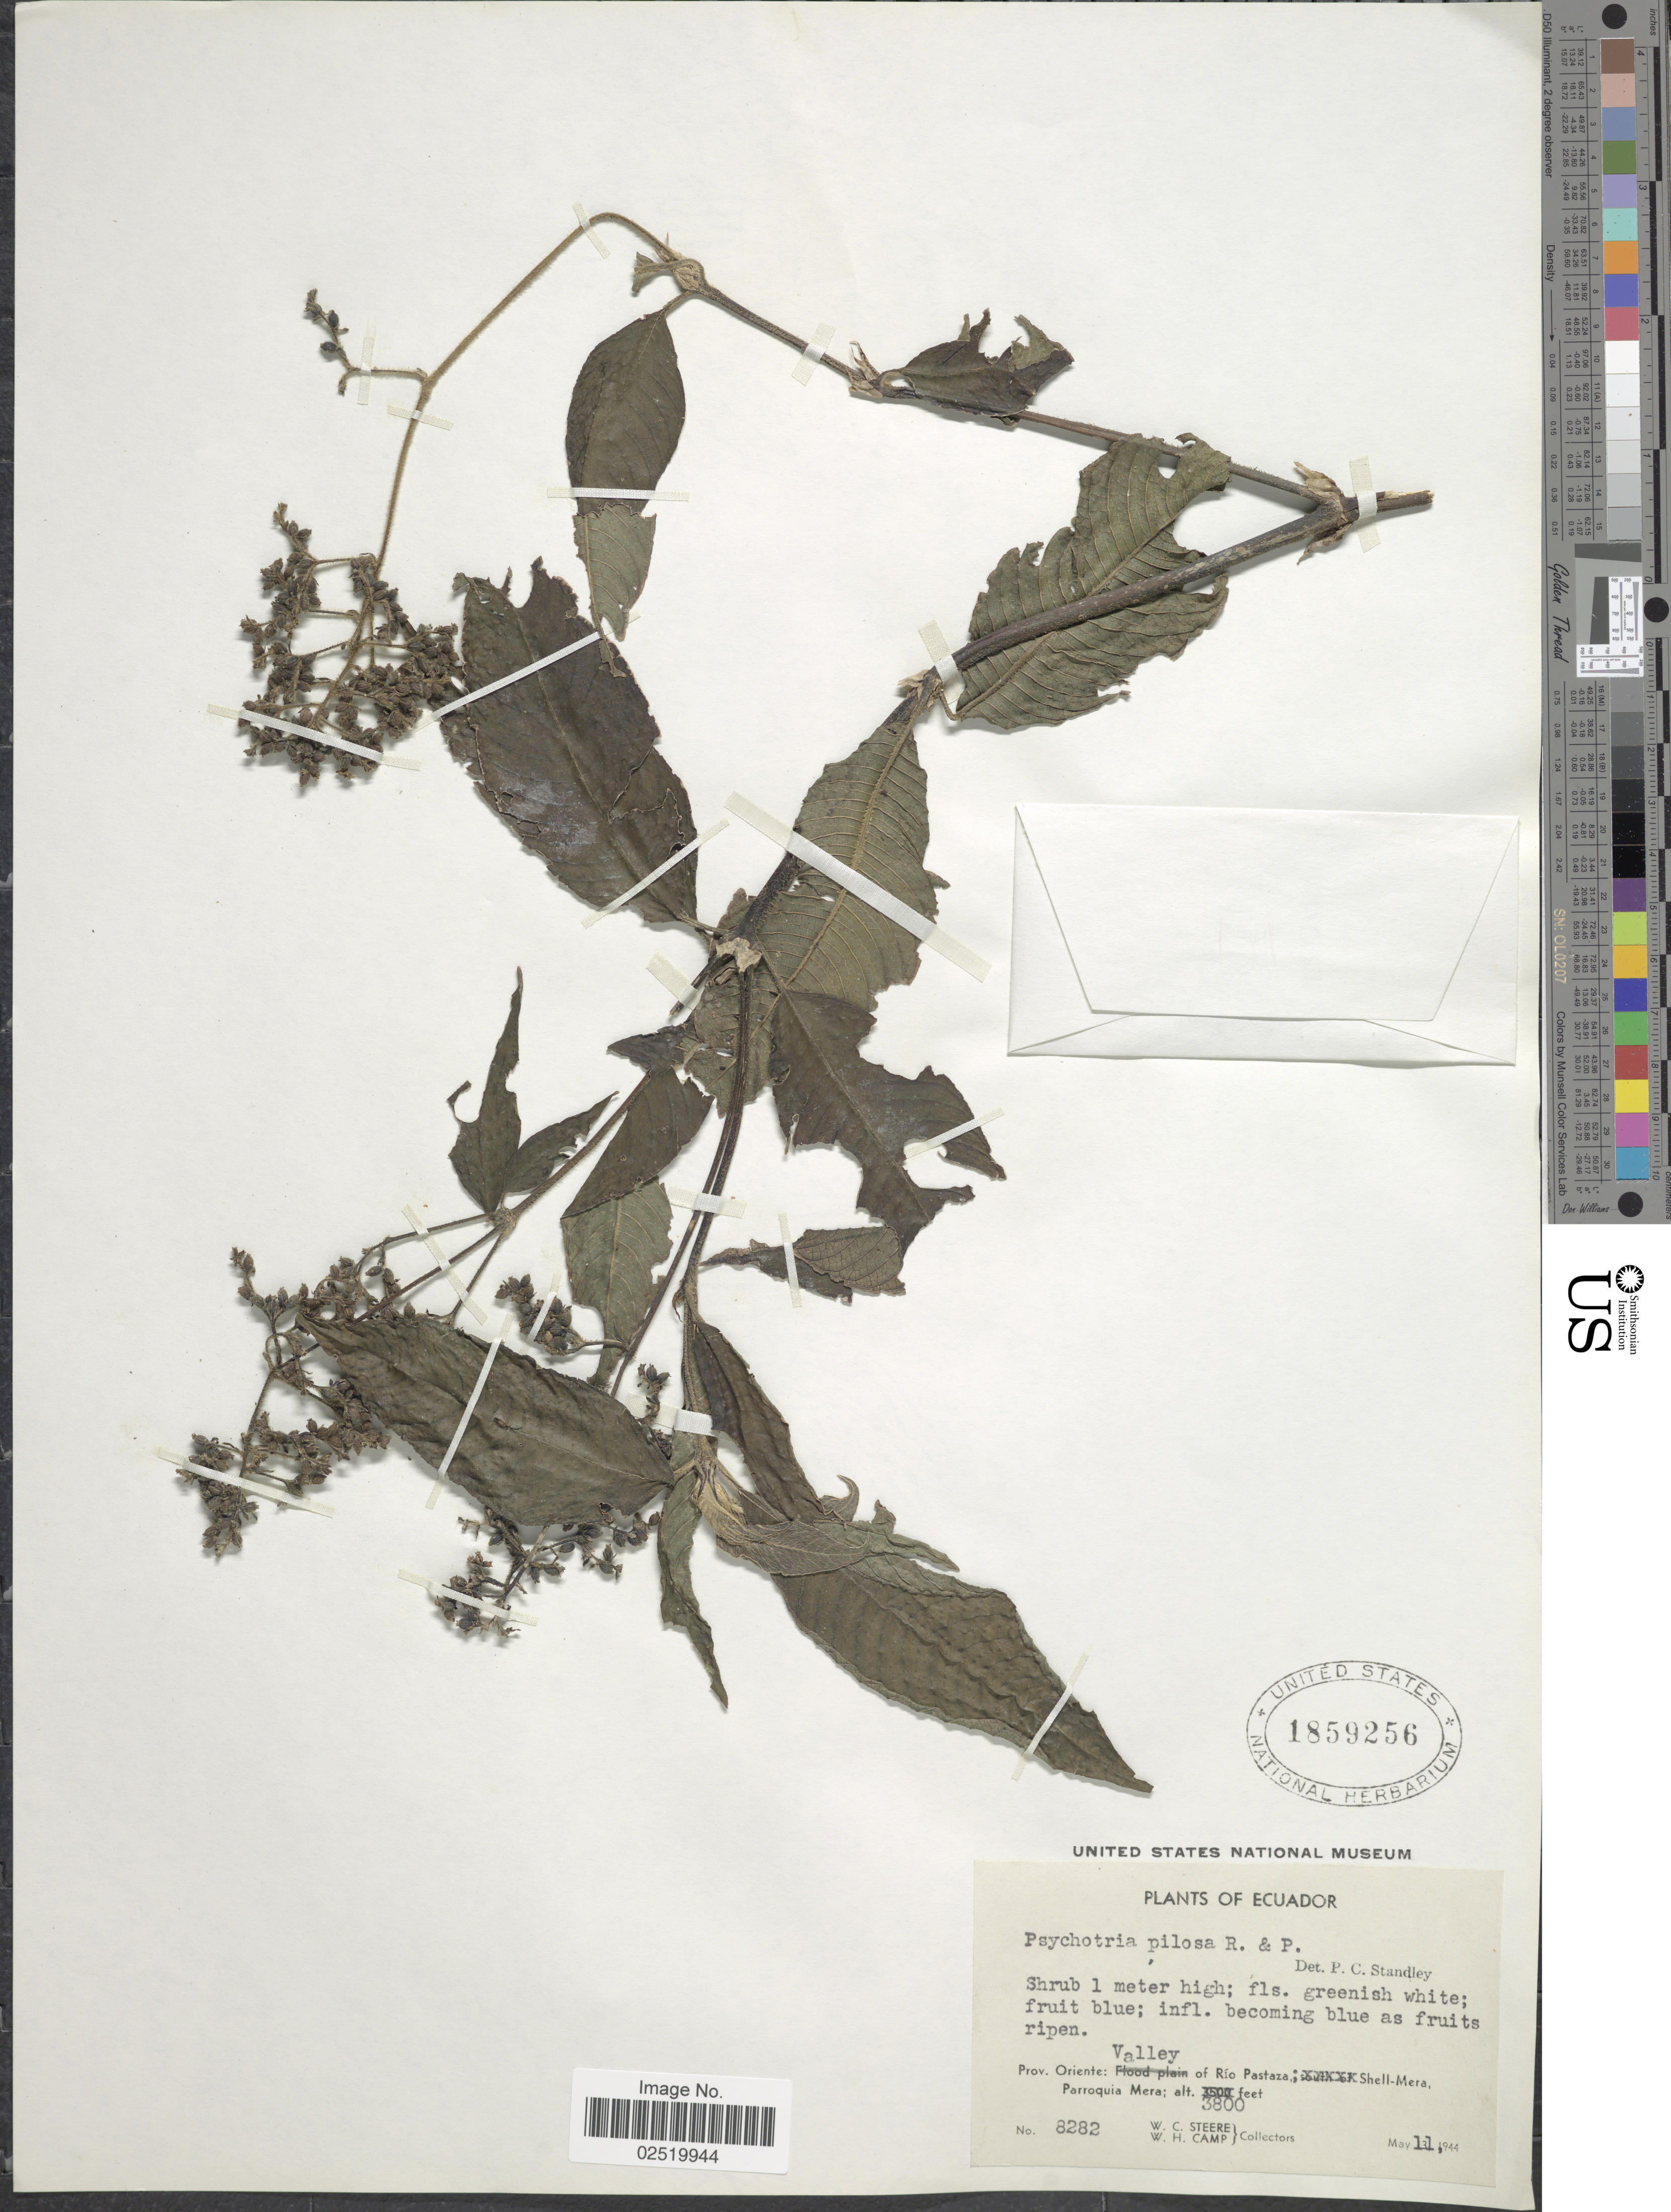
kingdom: Plantae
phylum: Tracheophyta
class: Magnoliopsida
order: Gentianales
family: Rubiaceae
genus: Psychotria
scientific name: Psychotria pilosa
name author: Ruiz & Pav.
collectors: W. C. Steere & W. H. Camp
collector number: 8282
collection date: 1944-05-11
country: Ecuador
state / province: Pastaza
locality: Prov. Oriente: Valley of Rio Pastaza: Shell-Mera. Parroquia Mera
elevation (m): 1158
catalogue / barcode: US 1859256